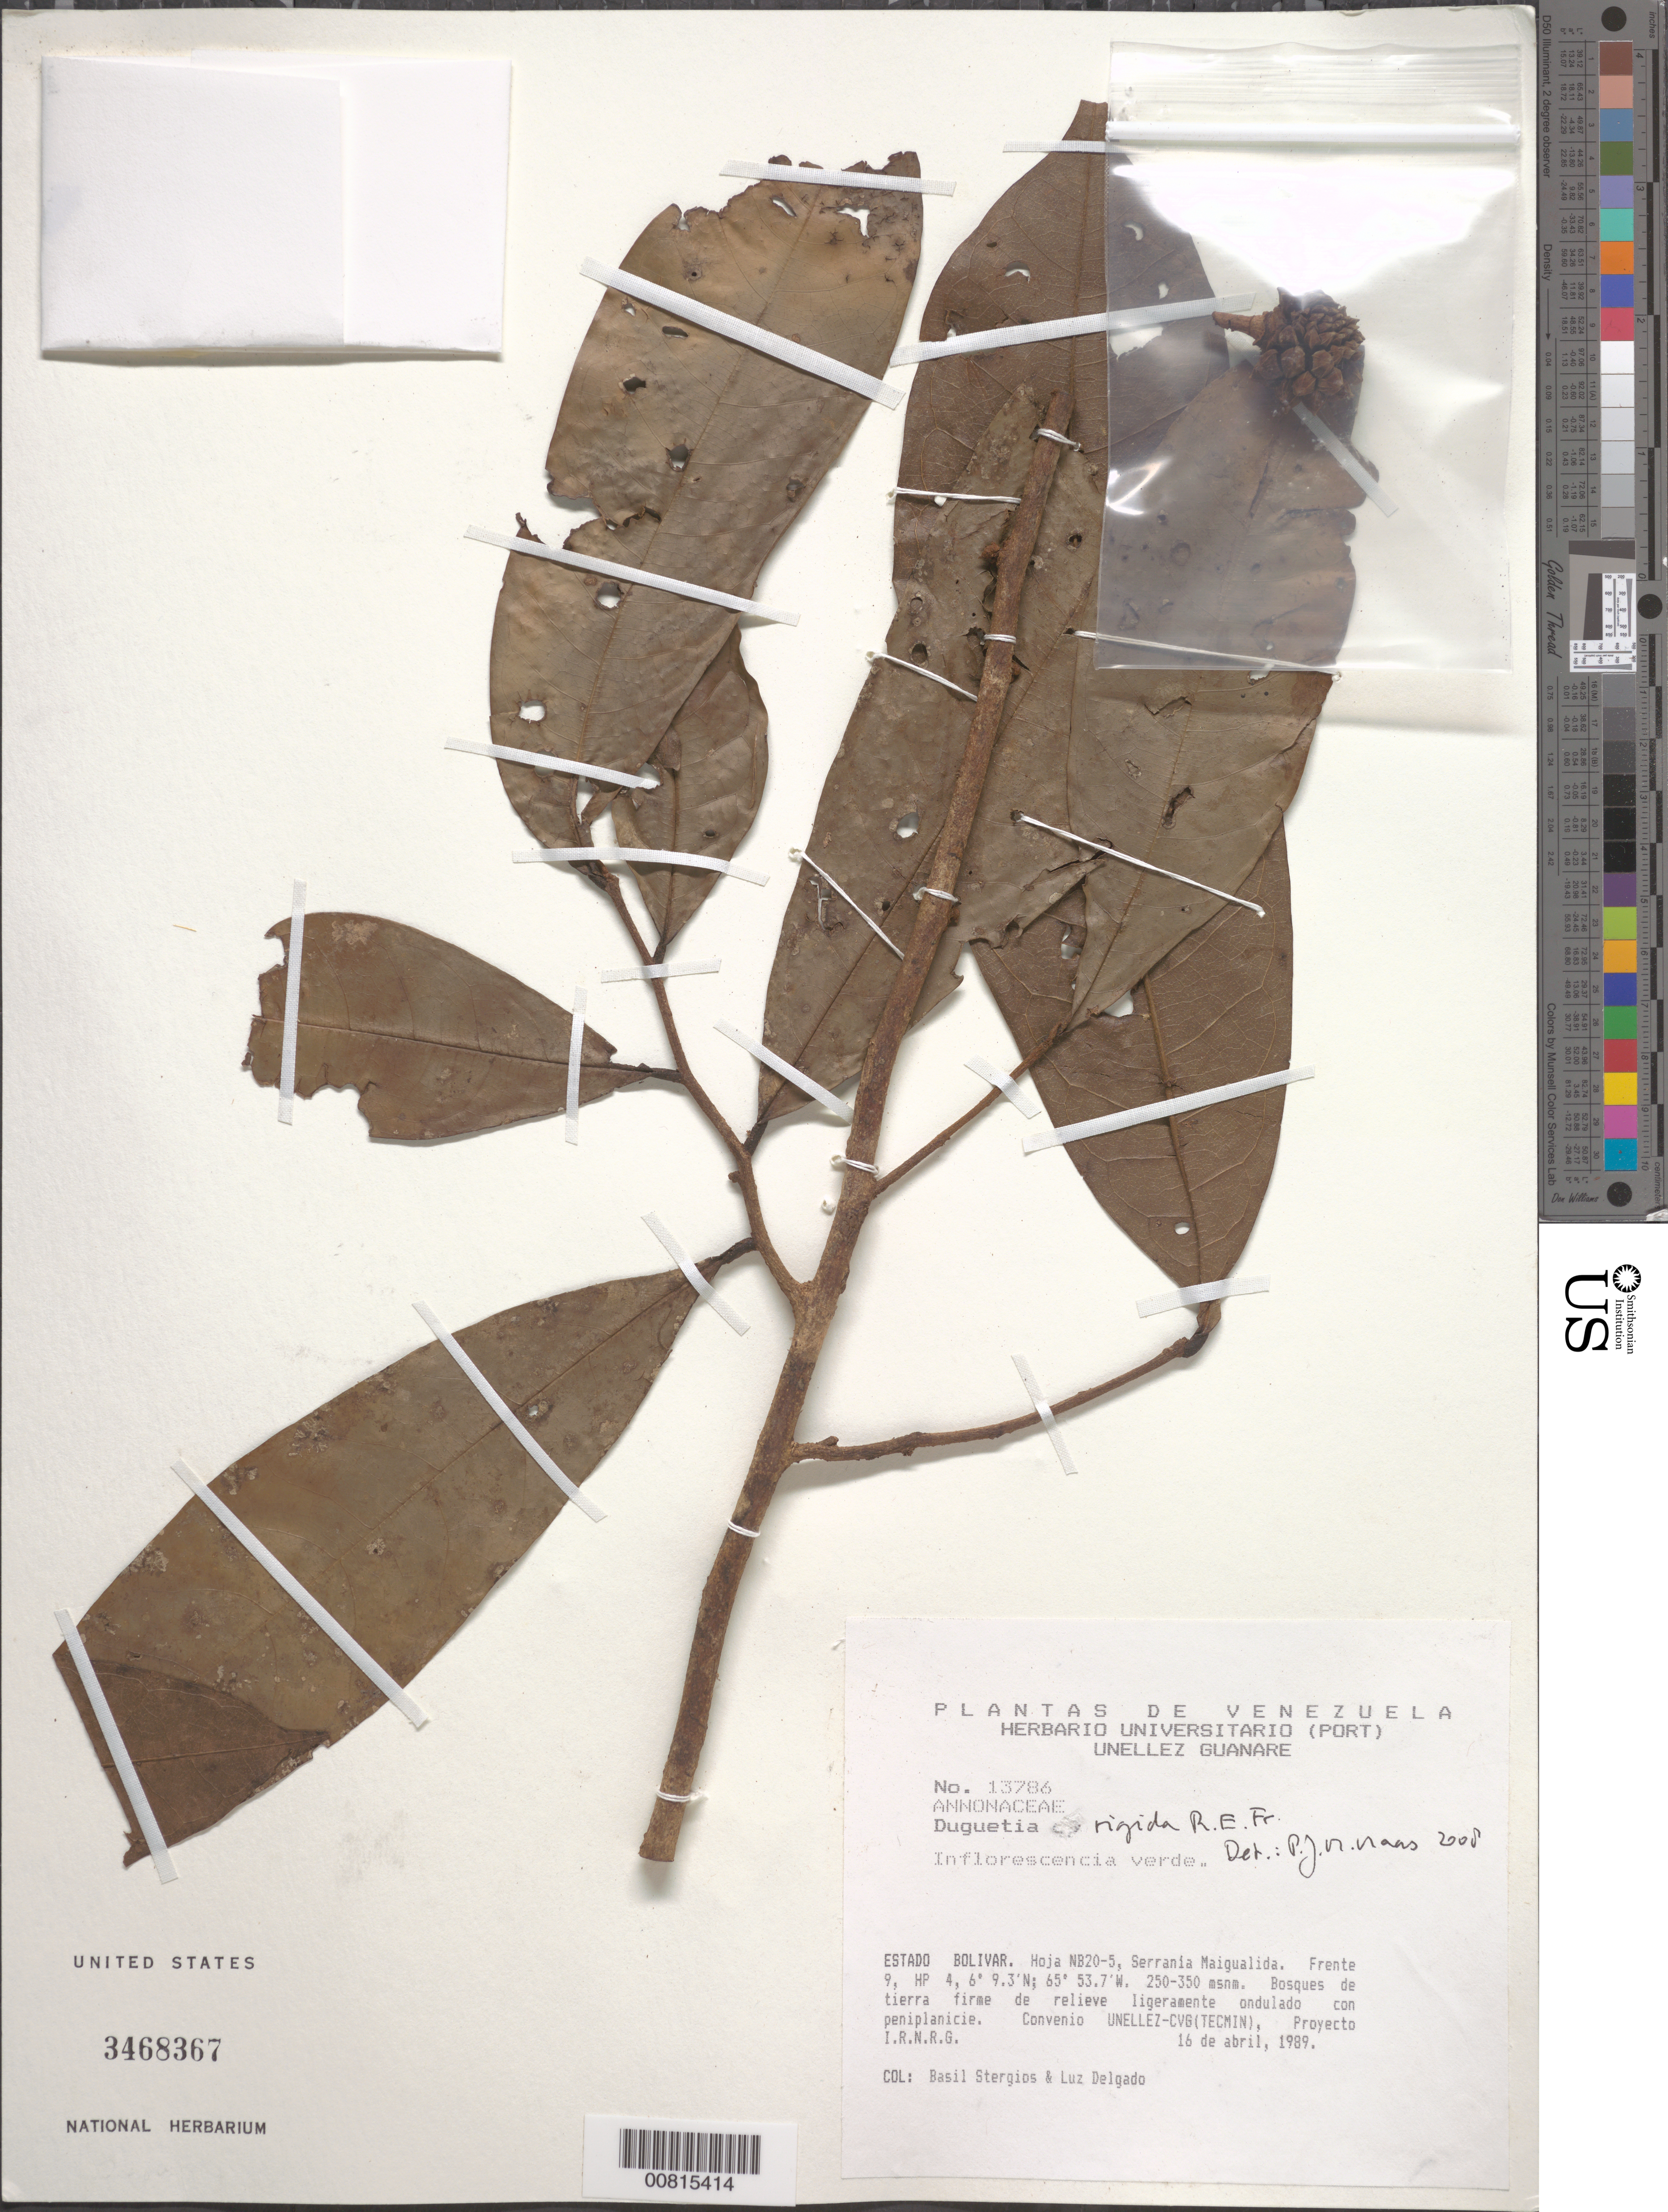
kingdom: Plantae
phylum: Tracheophyta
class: Magnoliopsida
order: Magnoliales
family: Annonaceae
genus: Duguetia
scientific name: Duguetia rigida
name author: R.E. Fr.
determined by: Maas, Paul J. M.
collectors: B. G. Stergios & L. Delgado V.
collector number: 13786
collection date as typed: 16-Apr-89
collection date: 1989-04-16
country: Venezuela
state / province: Bolívar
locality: Serrania Maigualida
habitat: Bosque de tierra firme de relieve ligeramente ondulado con peniplanicie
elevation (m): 250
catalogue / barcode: US 3468367